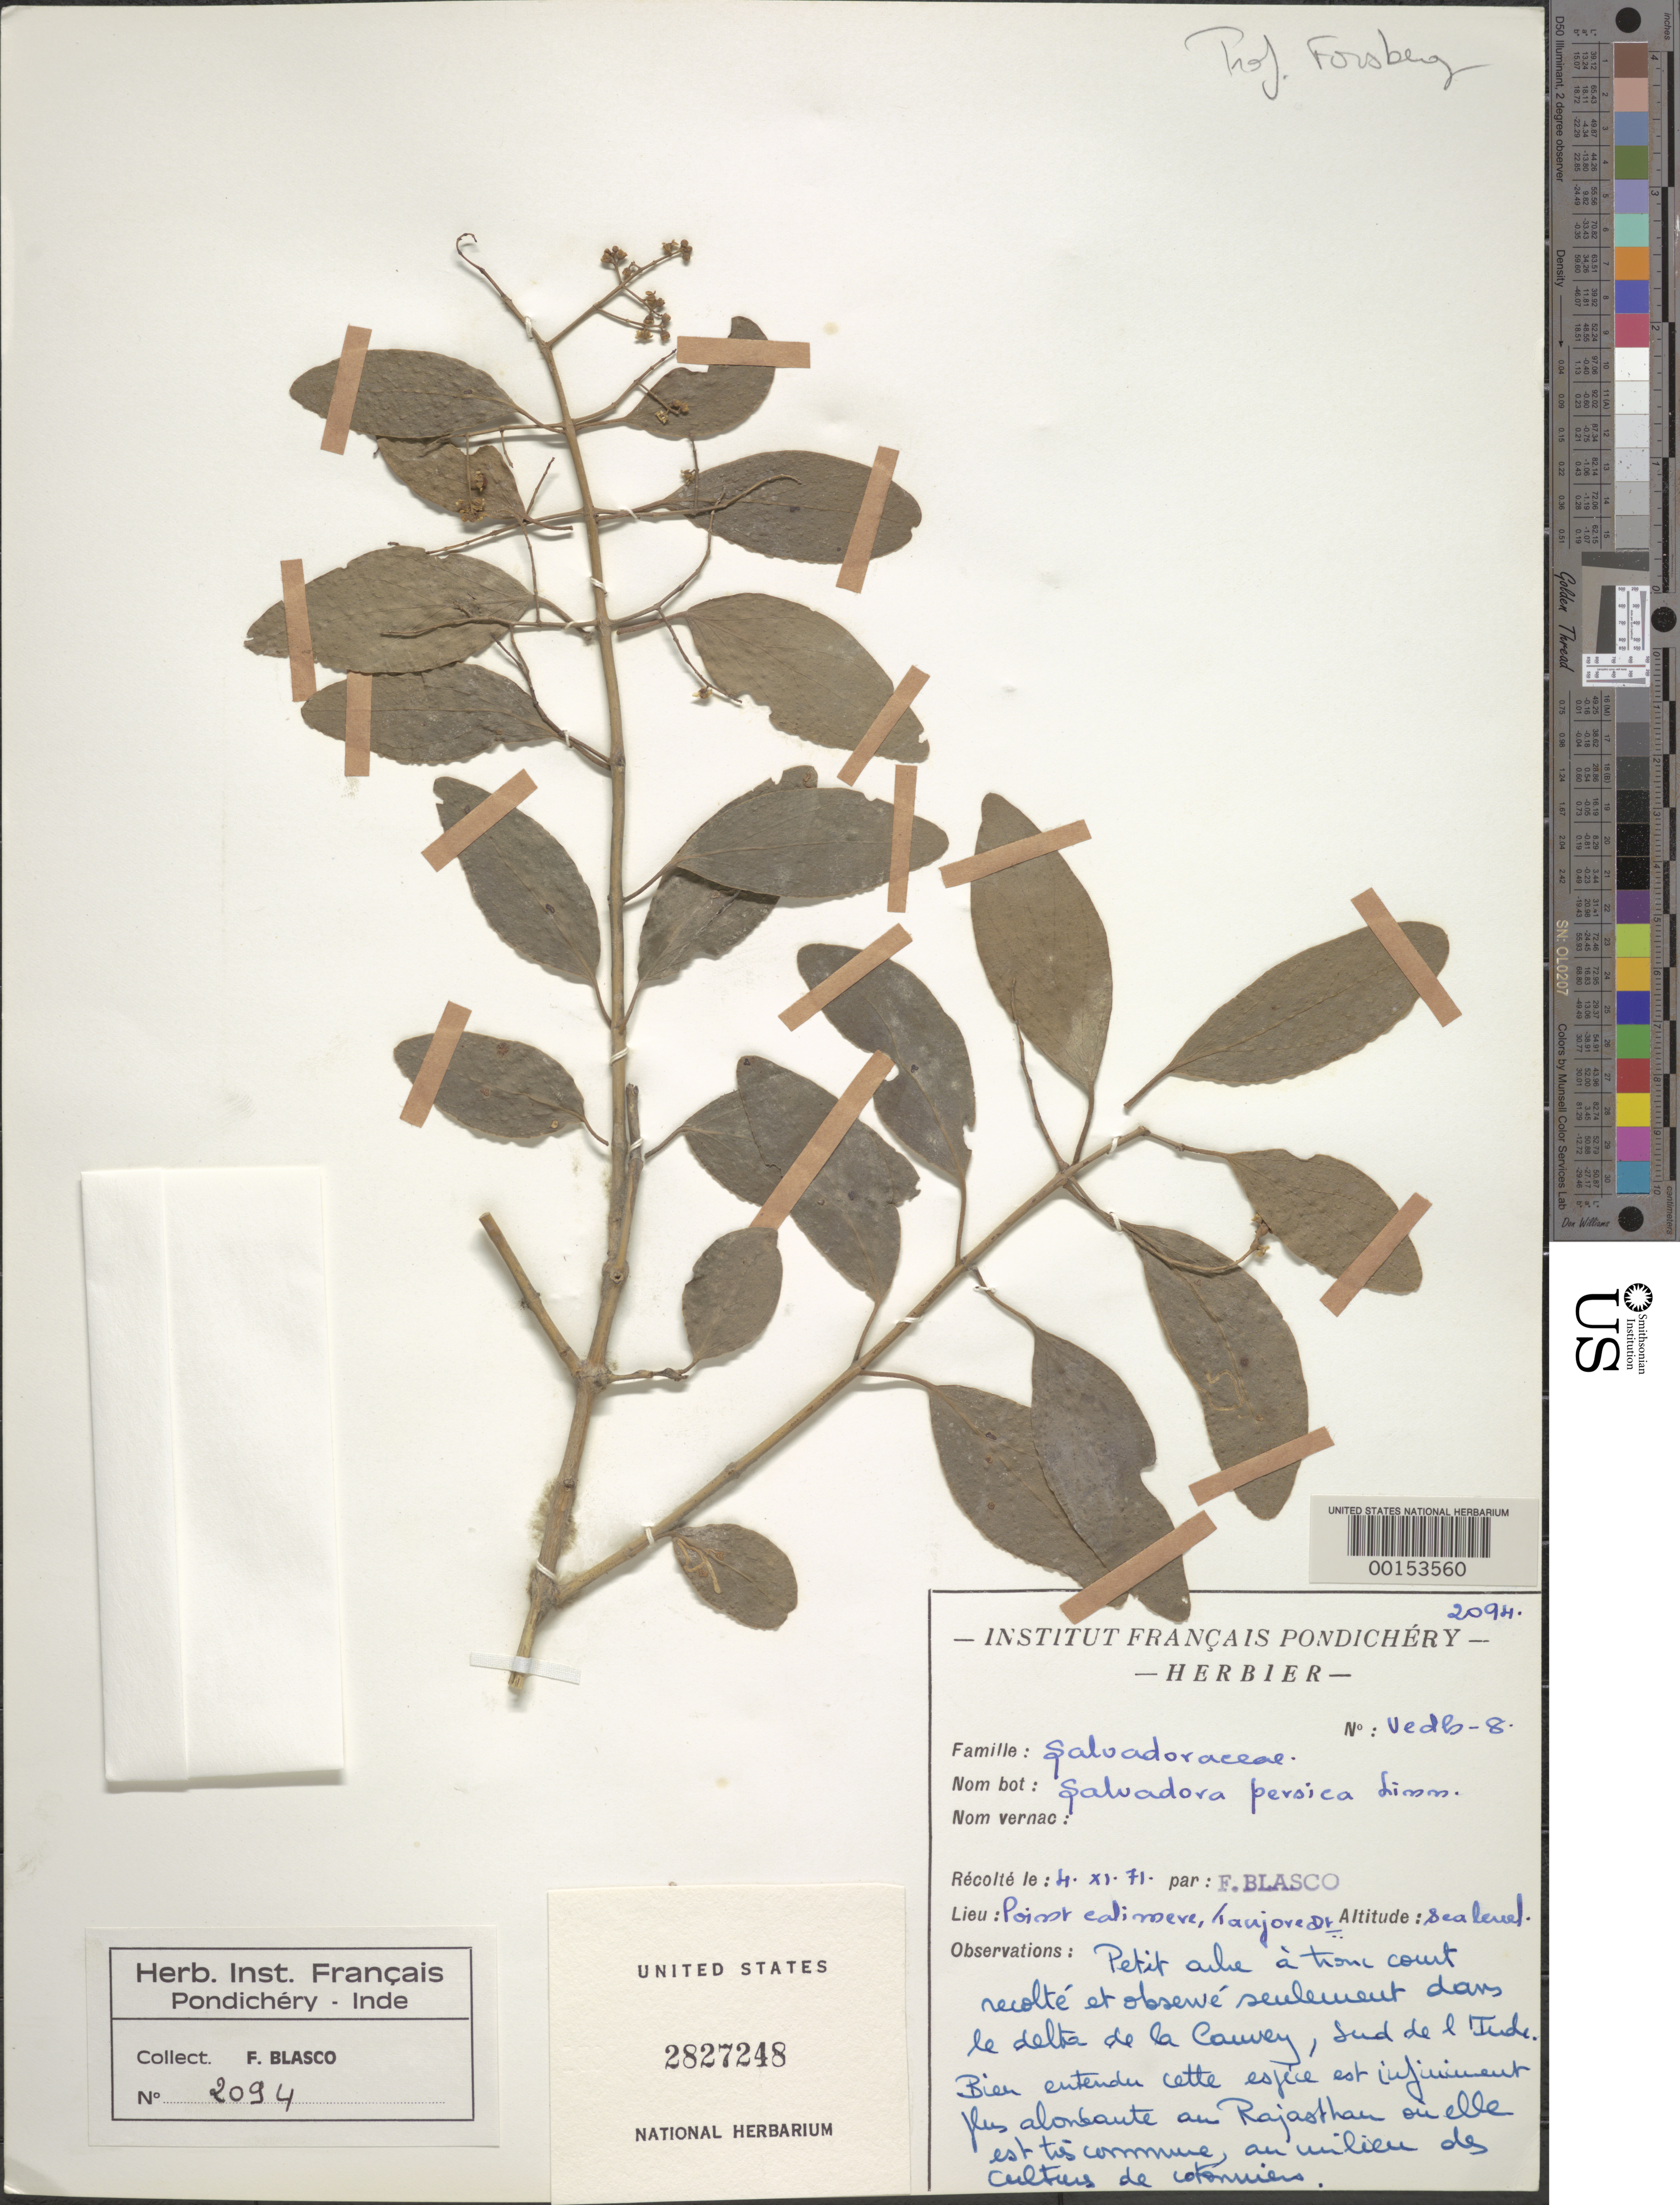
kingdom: Plantae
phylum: Tracheophyta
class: Magnoliopsida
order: Brassicales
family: Salvadoraceae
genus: Salvadora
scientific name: Salvadora persica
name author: L.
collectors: F. Blasco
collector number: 2094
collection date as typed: Transcribed d/m/y: 4/11/71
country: India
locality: Point calimere, Tanjore Dt.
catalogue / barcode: US 2827248